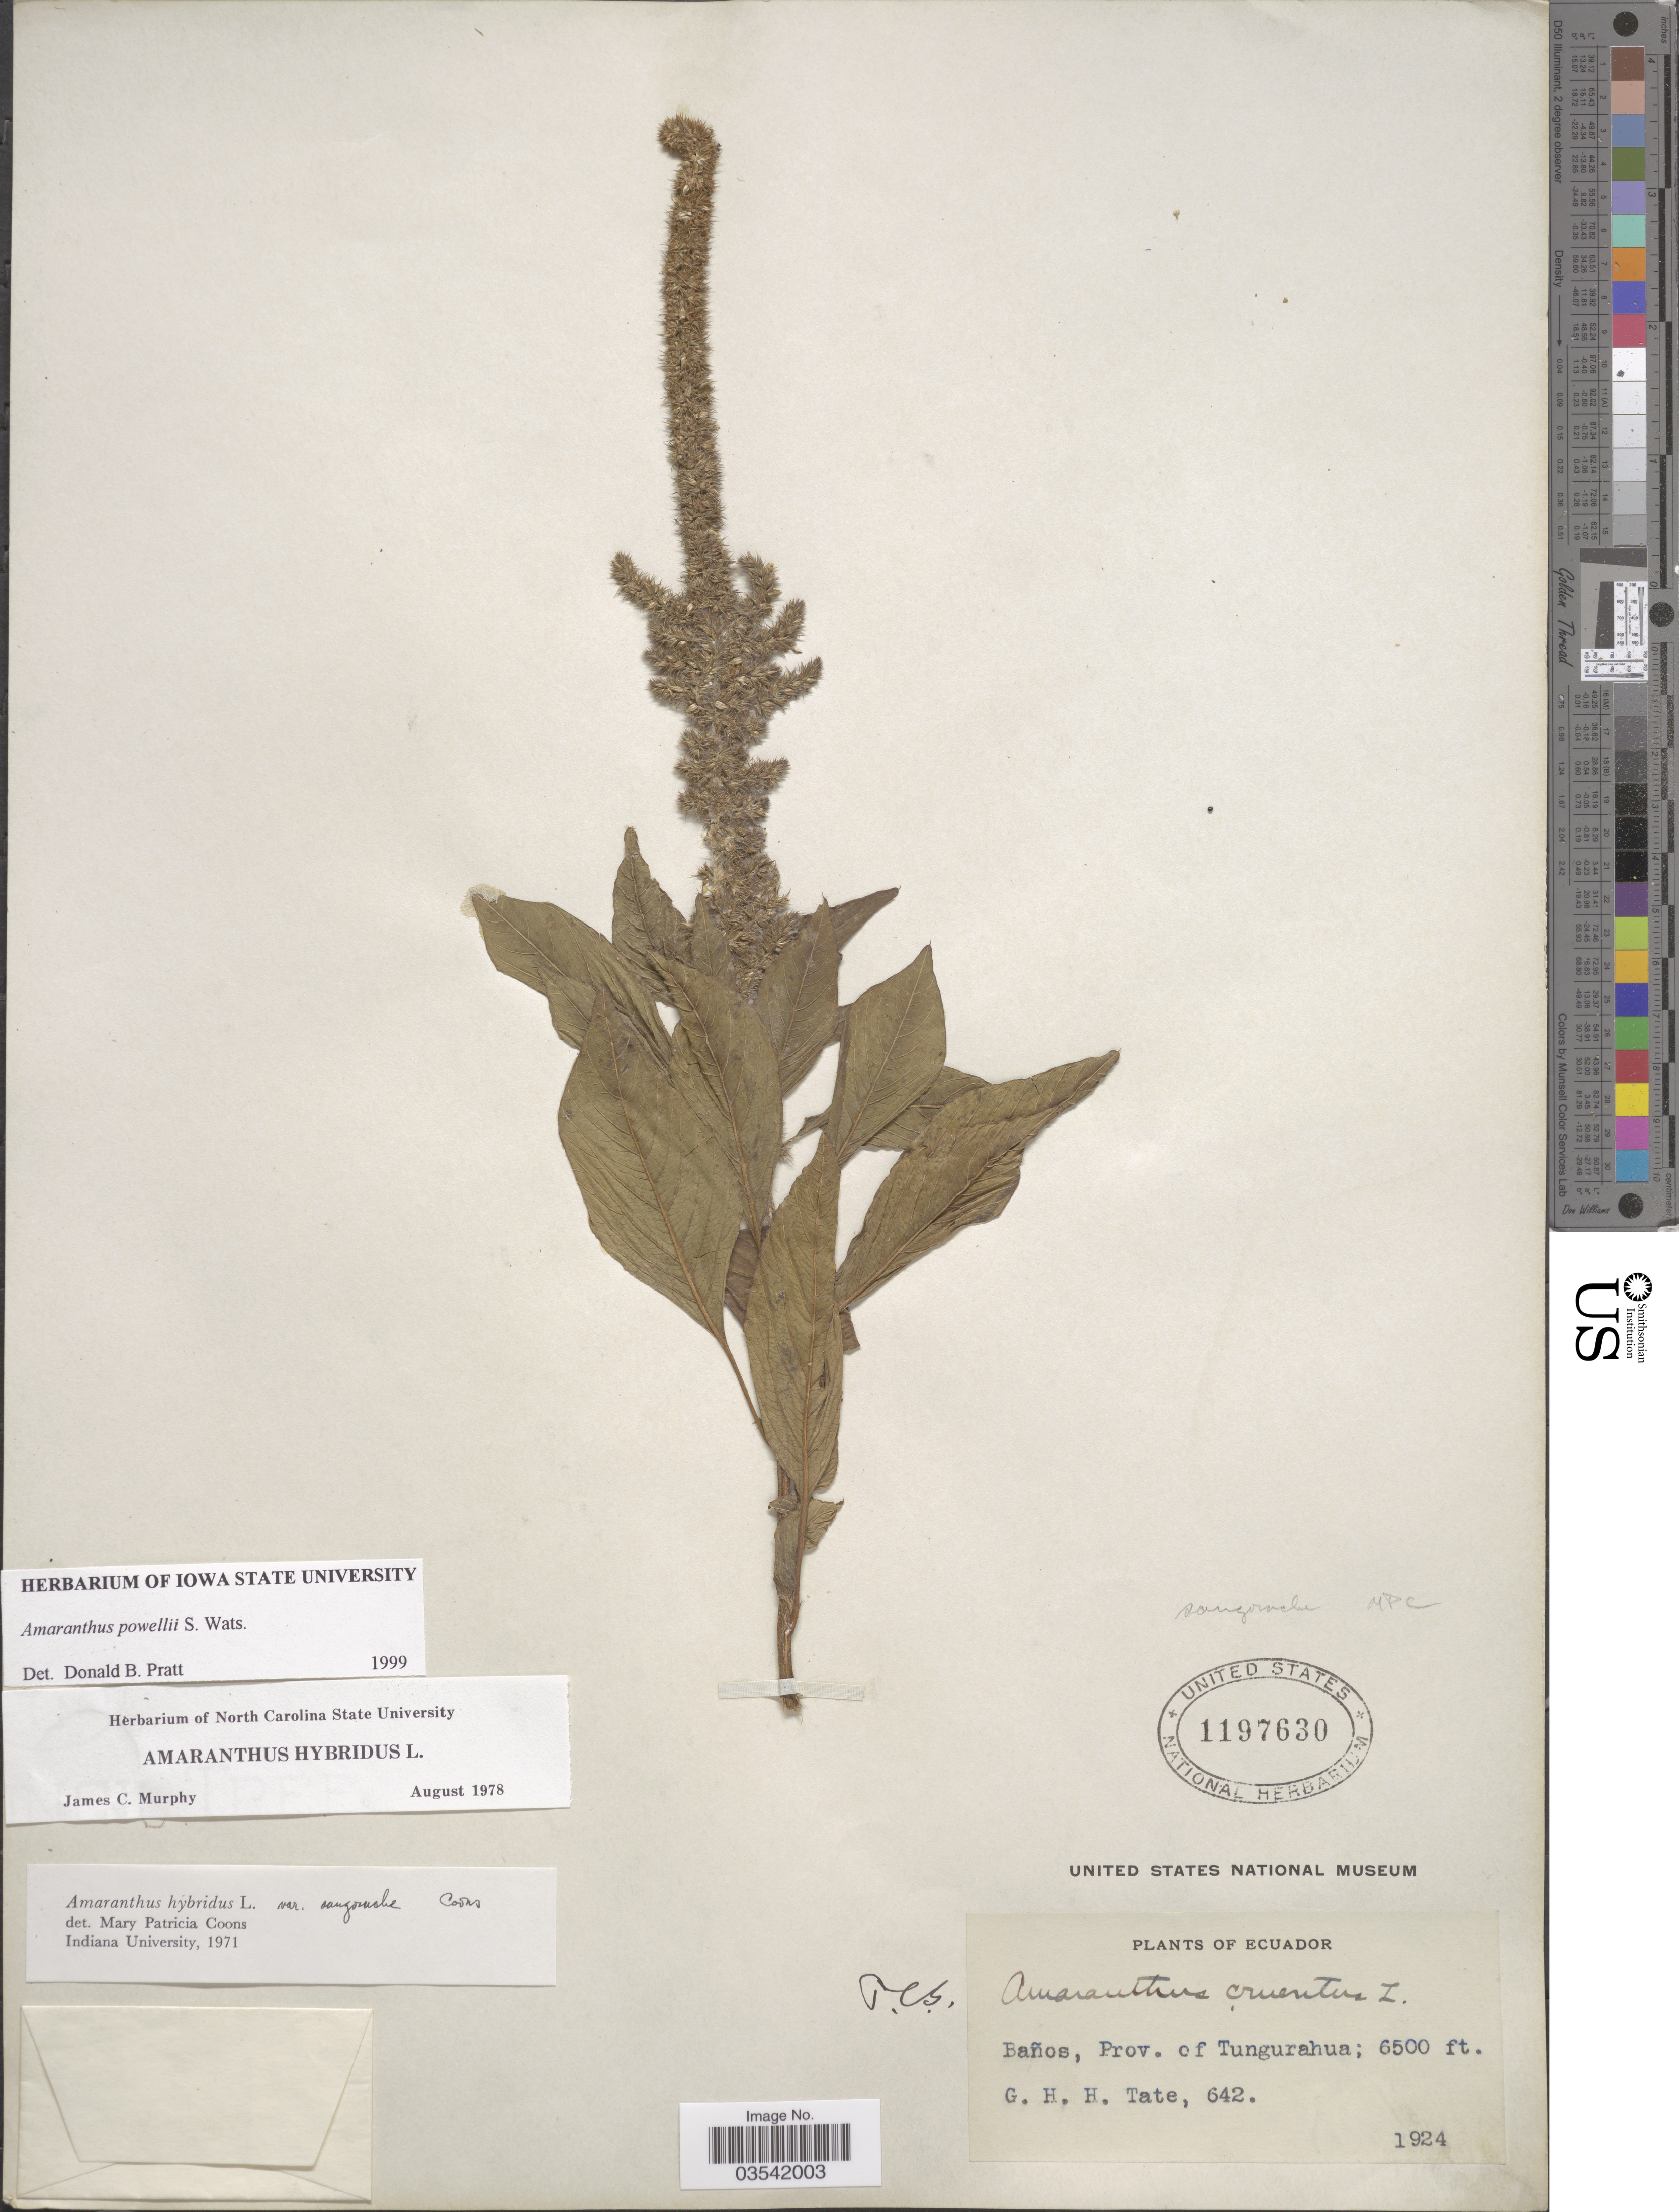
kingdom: Plantae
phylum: Tracheophyta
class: Magnoliopsida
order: Caryophyllales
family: Amaranthaceae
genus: Amaranthus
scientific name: Amaranthus powellii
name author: S. Watson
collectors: G. H. H.Tate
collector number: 642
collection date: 1924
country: Ecuador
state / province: Tungurahua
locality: Baños, Prov. of Tungurahua.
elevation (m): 1981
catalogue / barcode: US 1197630